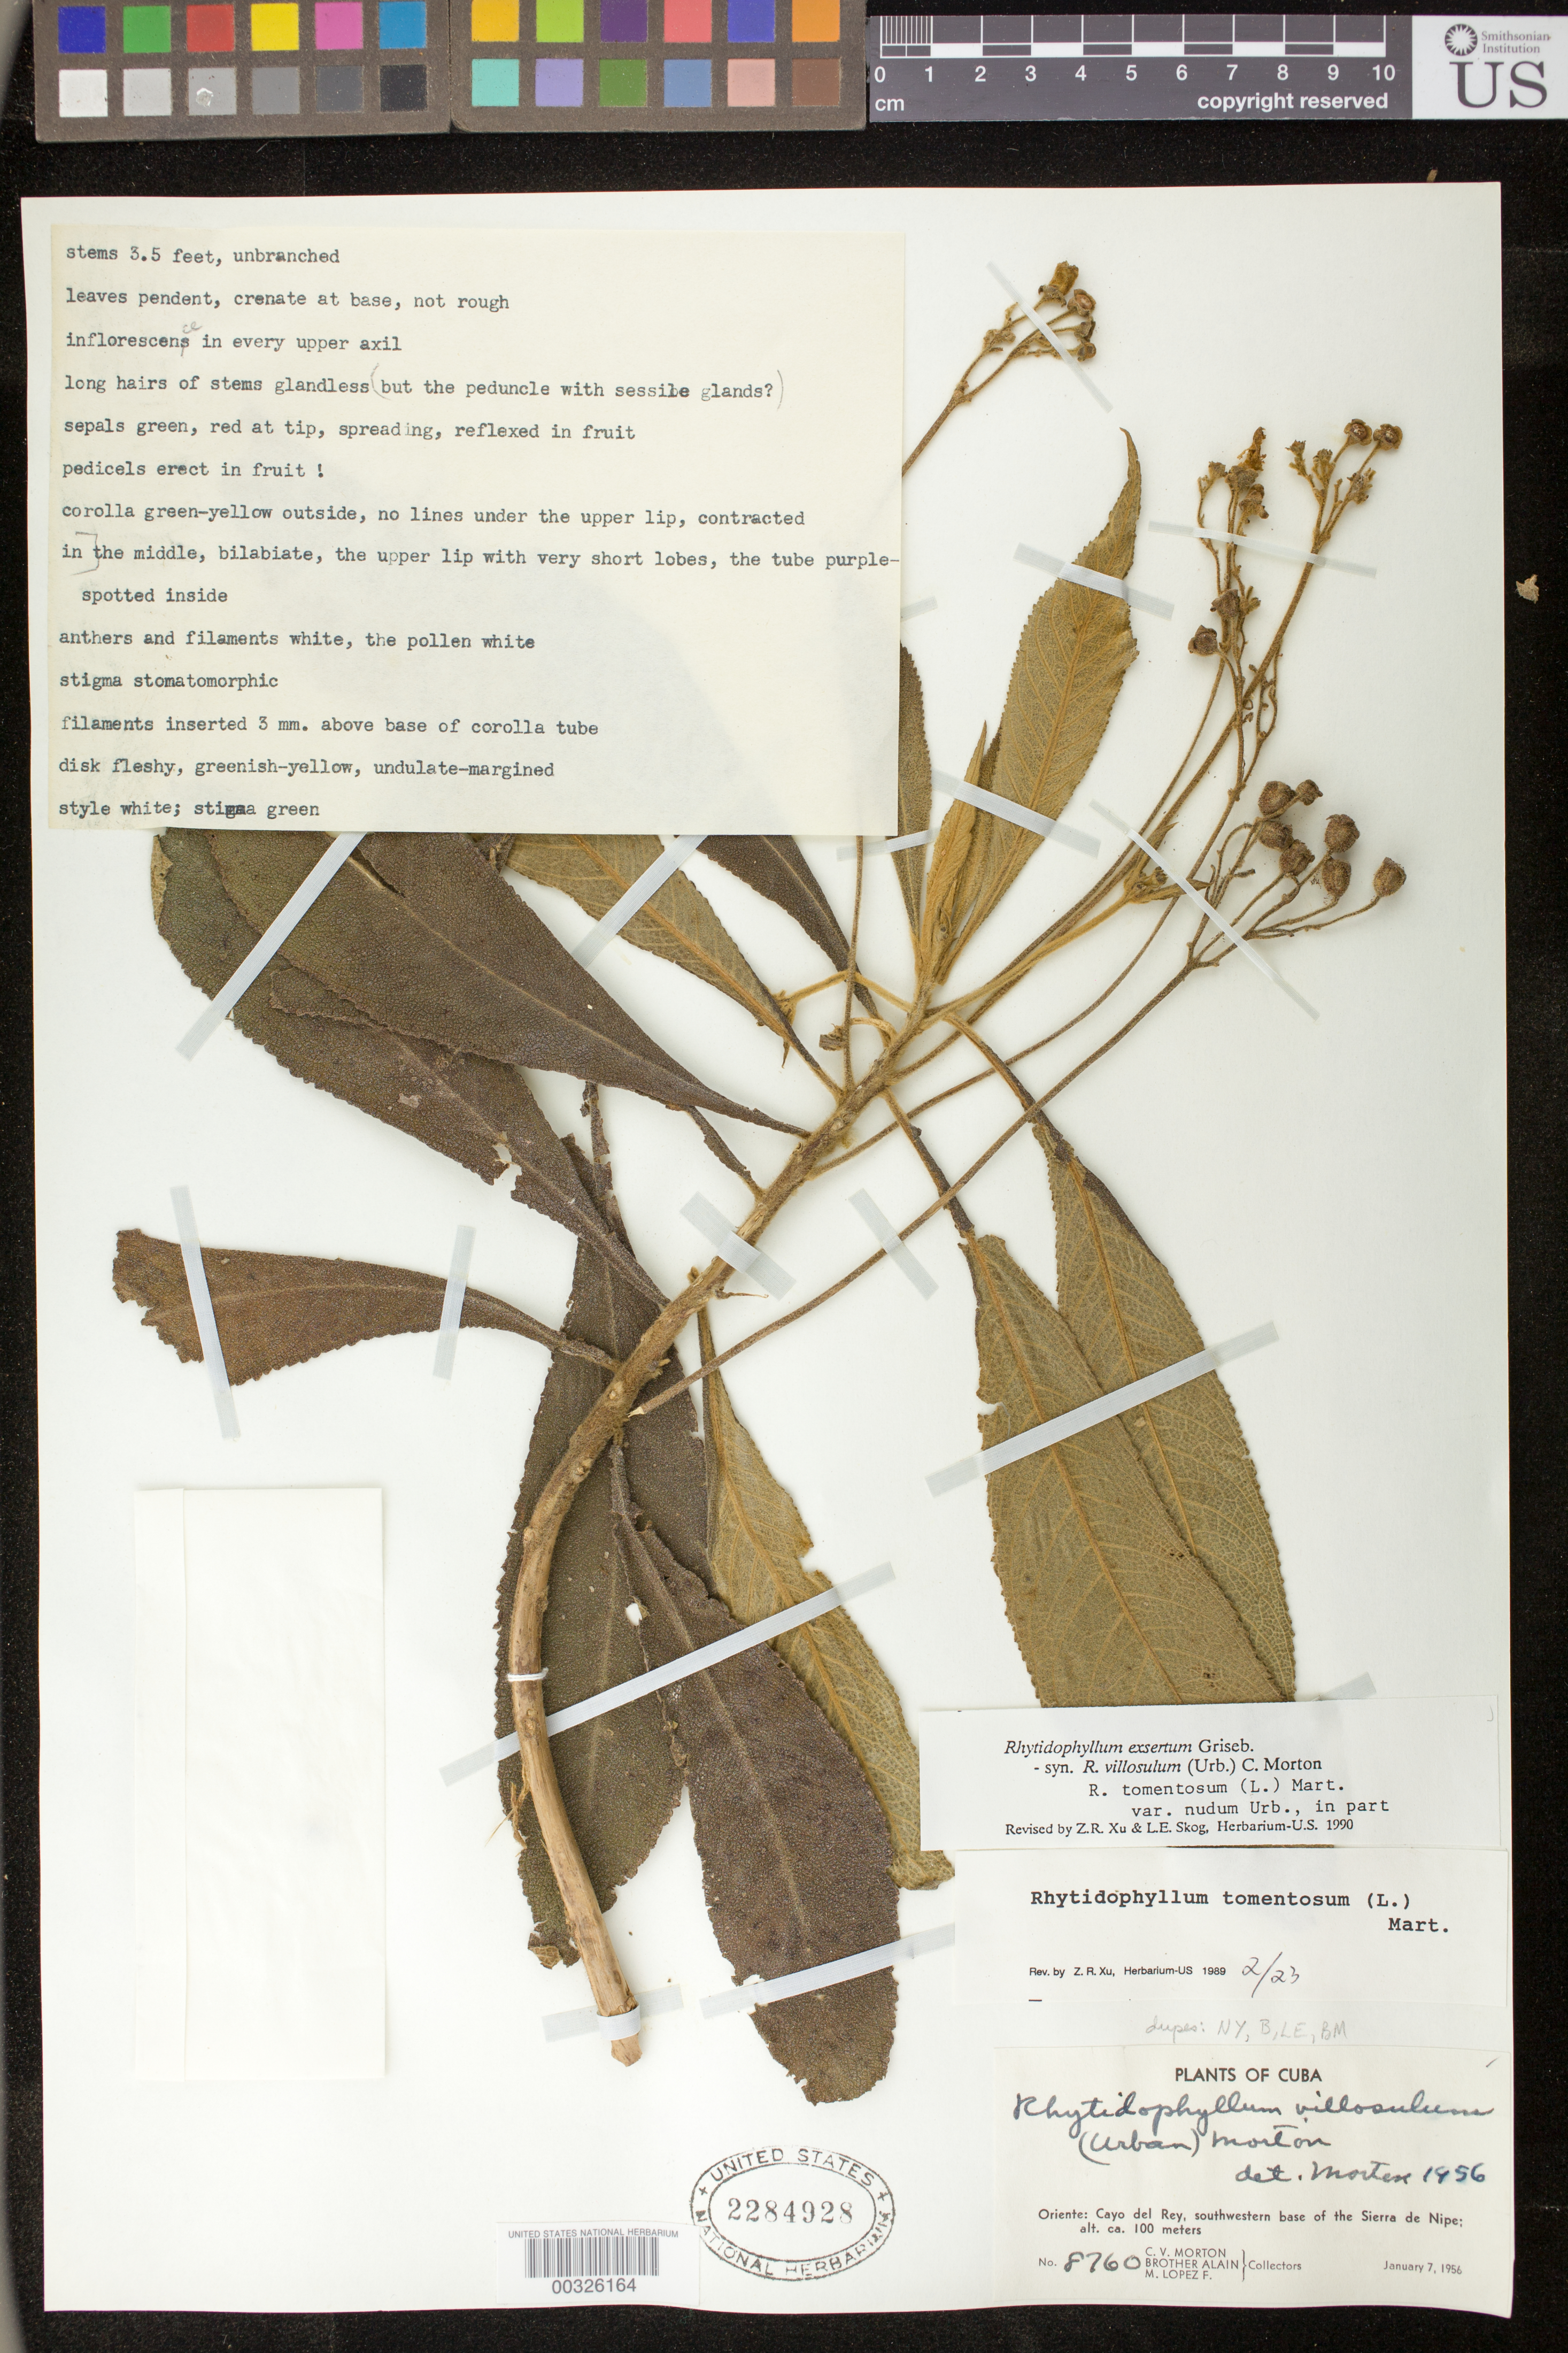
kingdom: Plantae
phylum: Tracheophyta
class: Magnoliopsida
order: Lamiales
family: Gesneriaceae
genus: Rhytidophyllum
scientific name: Rhytidophyllum exsertum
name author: Griseb.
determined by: Skog, Laurence E.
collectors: C. V. Morton, A. H. Liogier & M. Lopéz-F.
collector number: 8760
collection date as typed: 07 Jan 1956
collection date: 1956-01-07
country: Cuba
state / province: Oriente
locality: Cayo del Rey, southwestern base of Sierra de Nipe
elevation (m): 100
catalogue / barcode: US 2284928